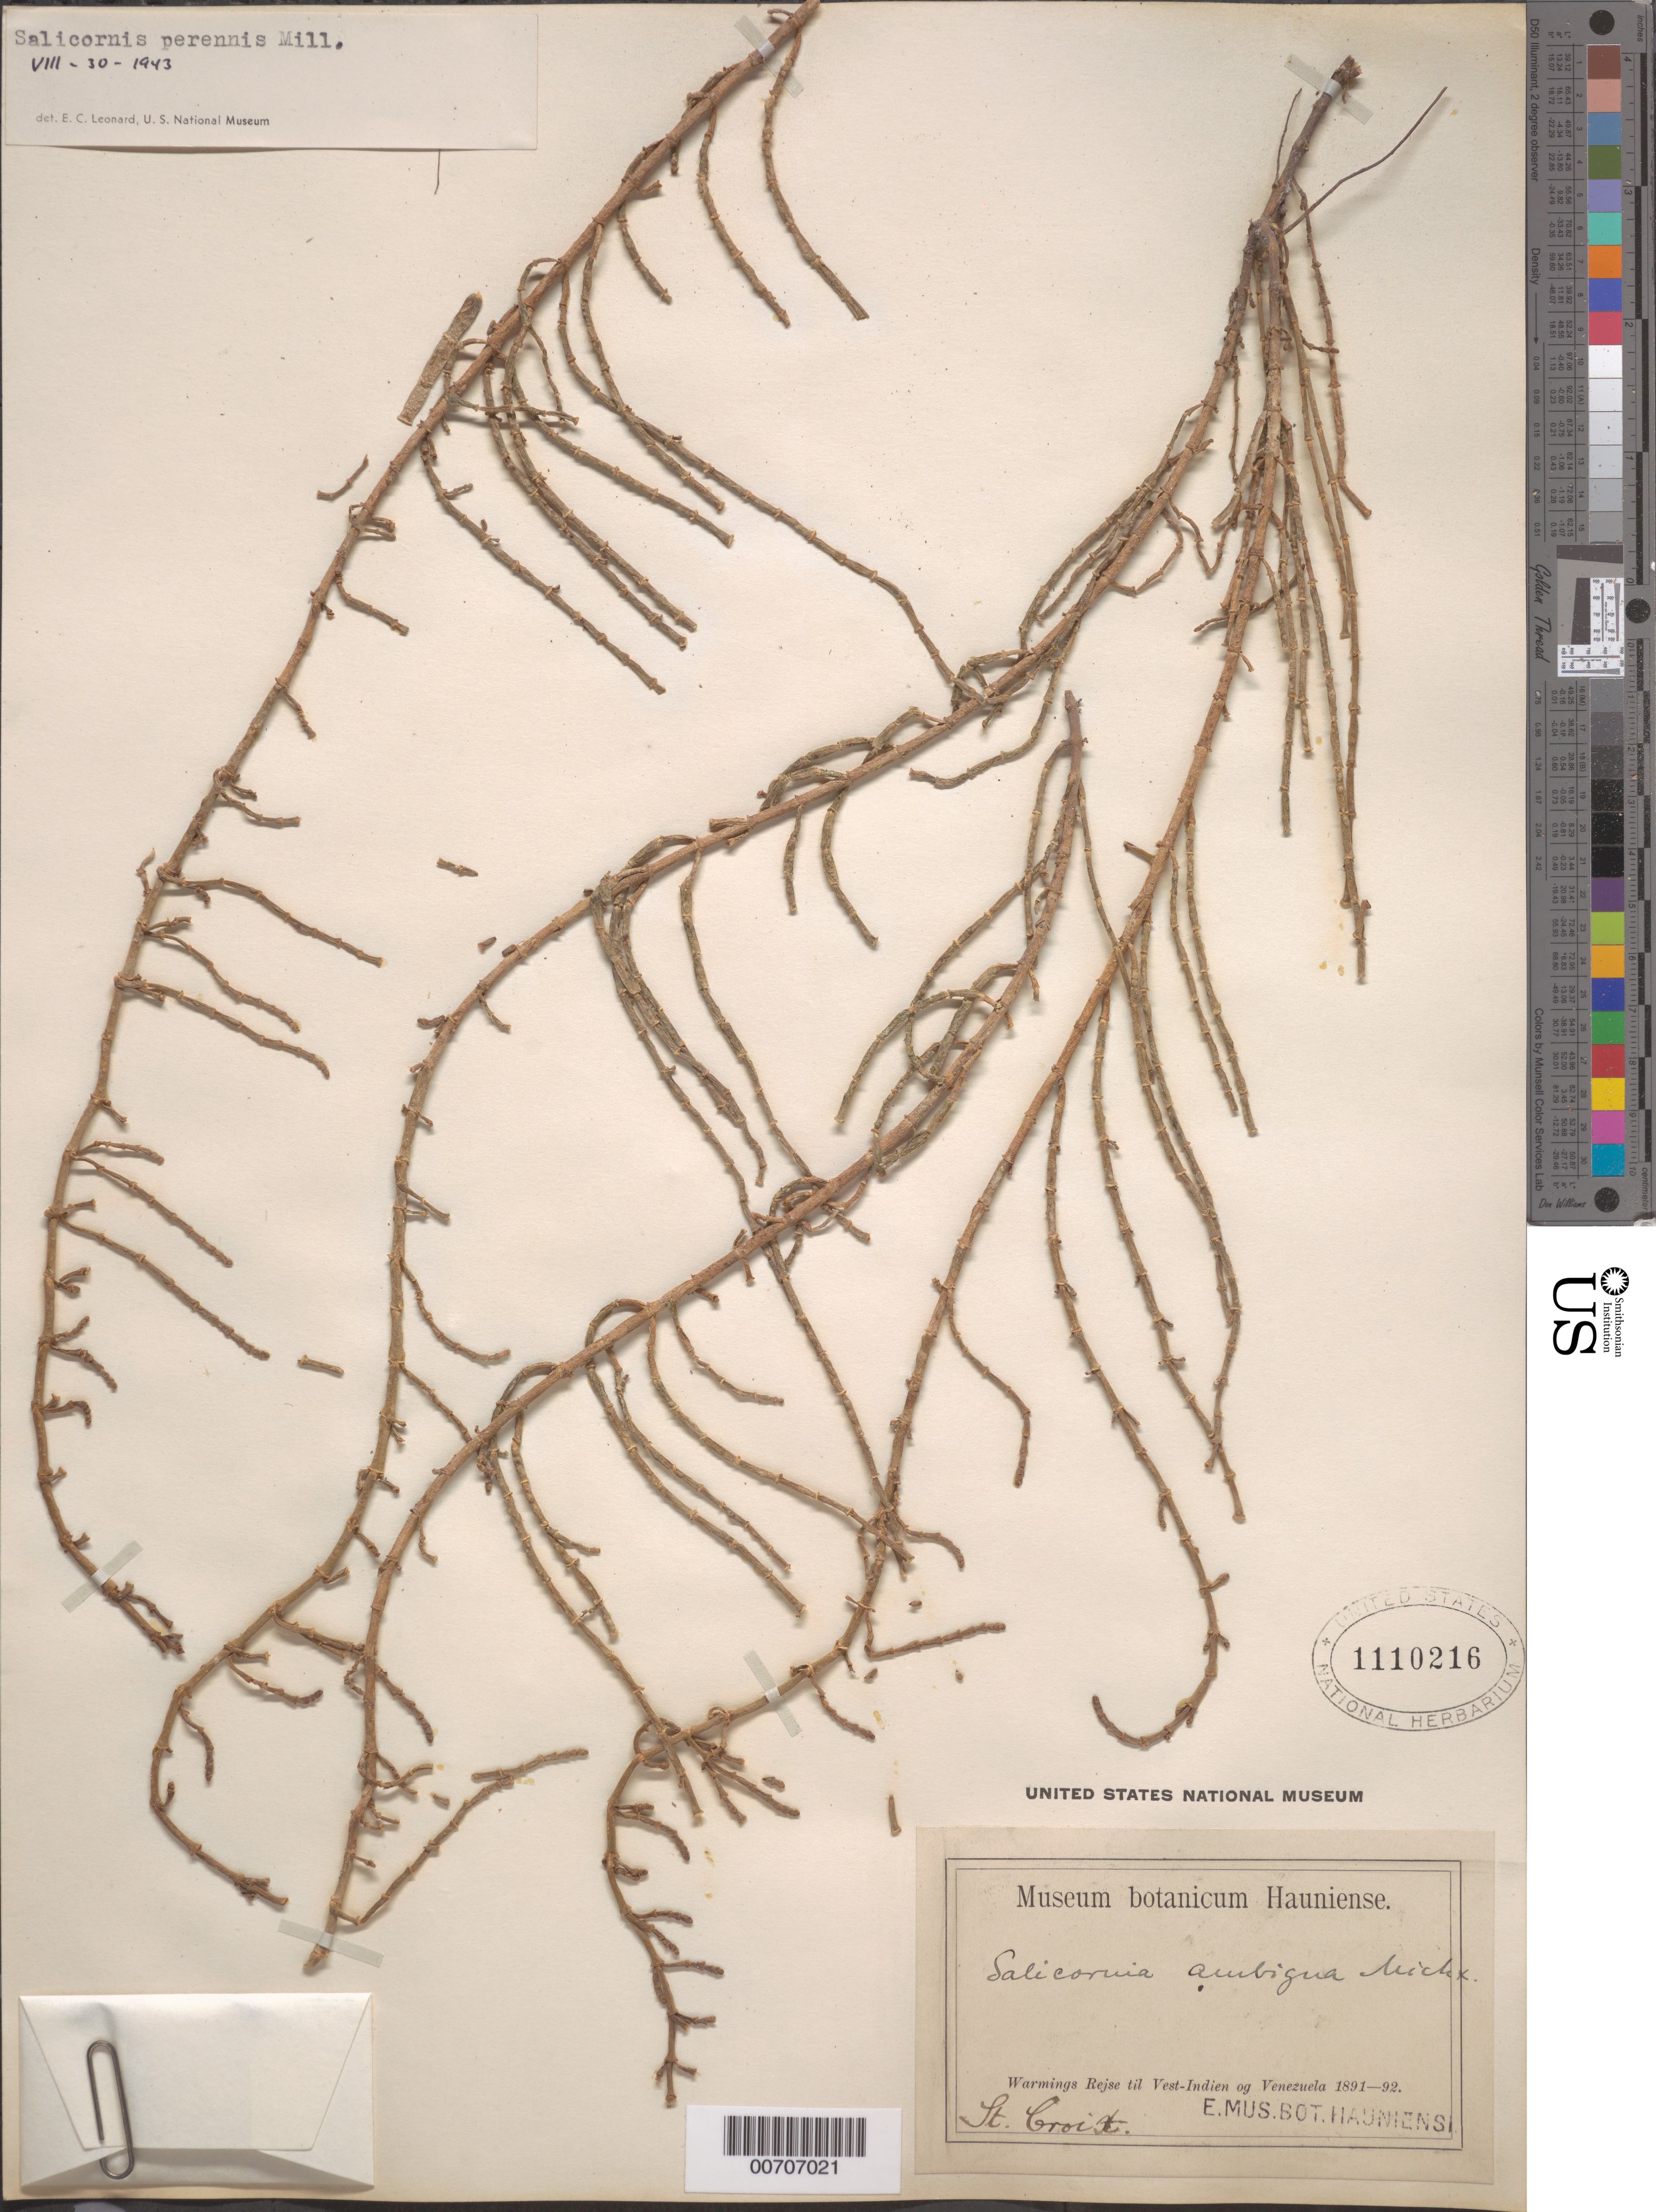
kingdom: Plantae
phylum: Tracheophyta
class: Magnoliopsida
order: Caryophyllales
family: Amaranthaceae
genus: Salicornia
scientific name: Salicornia perennis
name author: Mill.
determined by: Leonard, Emery C., (US)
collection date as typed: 1891 to -- --- 1892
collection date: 1891/1892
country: U.S. Virgin Islands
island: St. Croix Island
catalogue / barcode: US 1110216